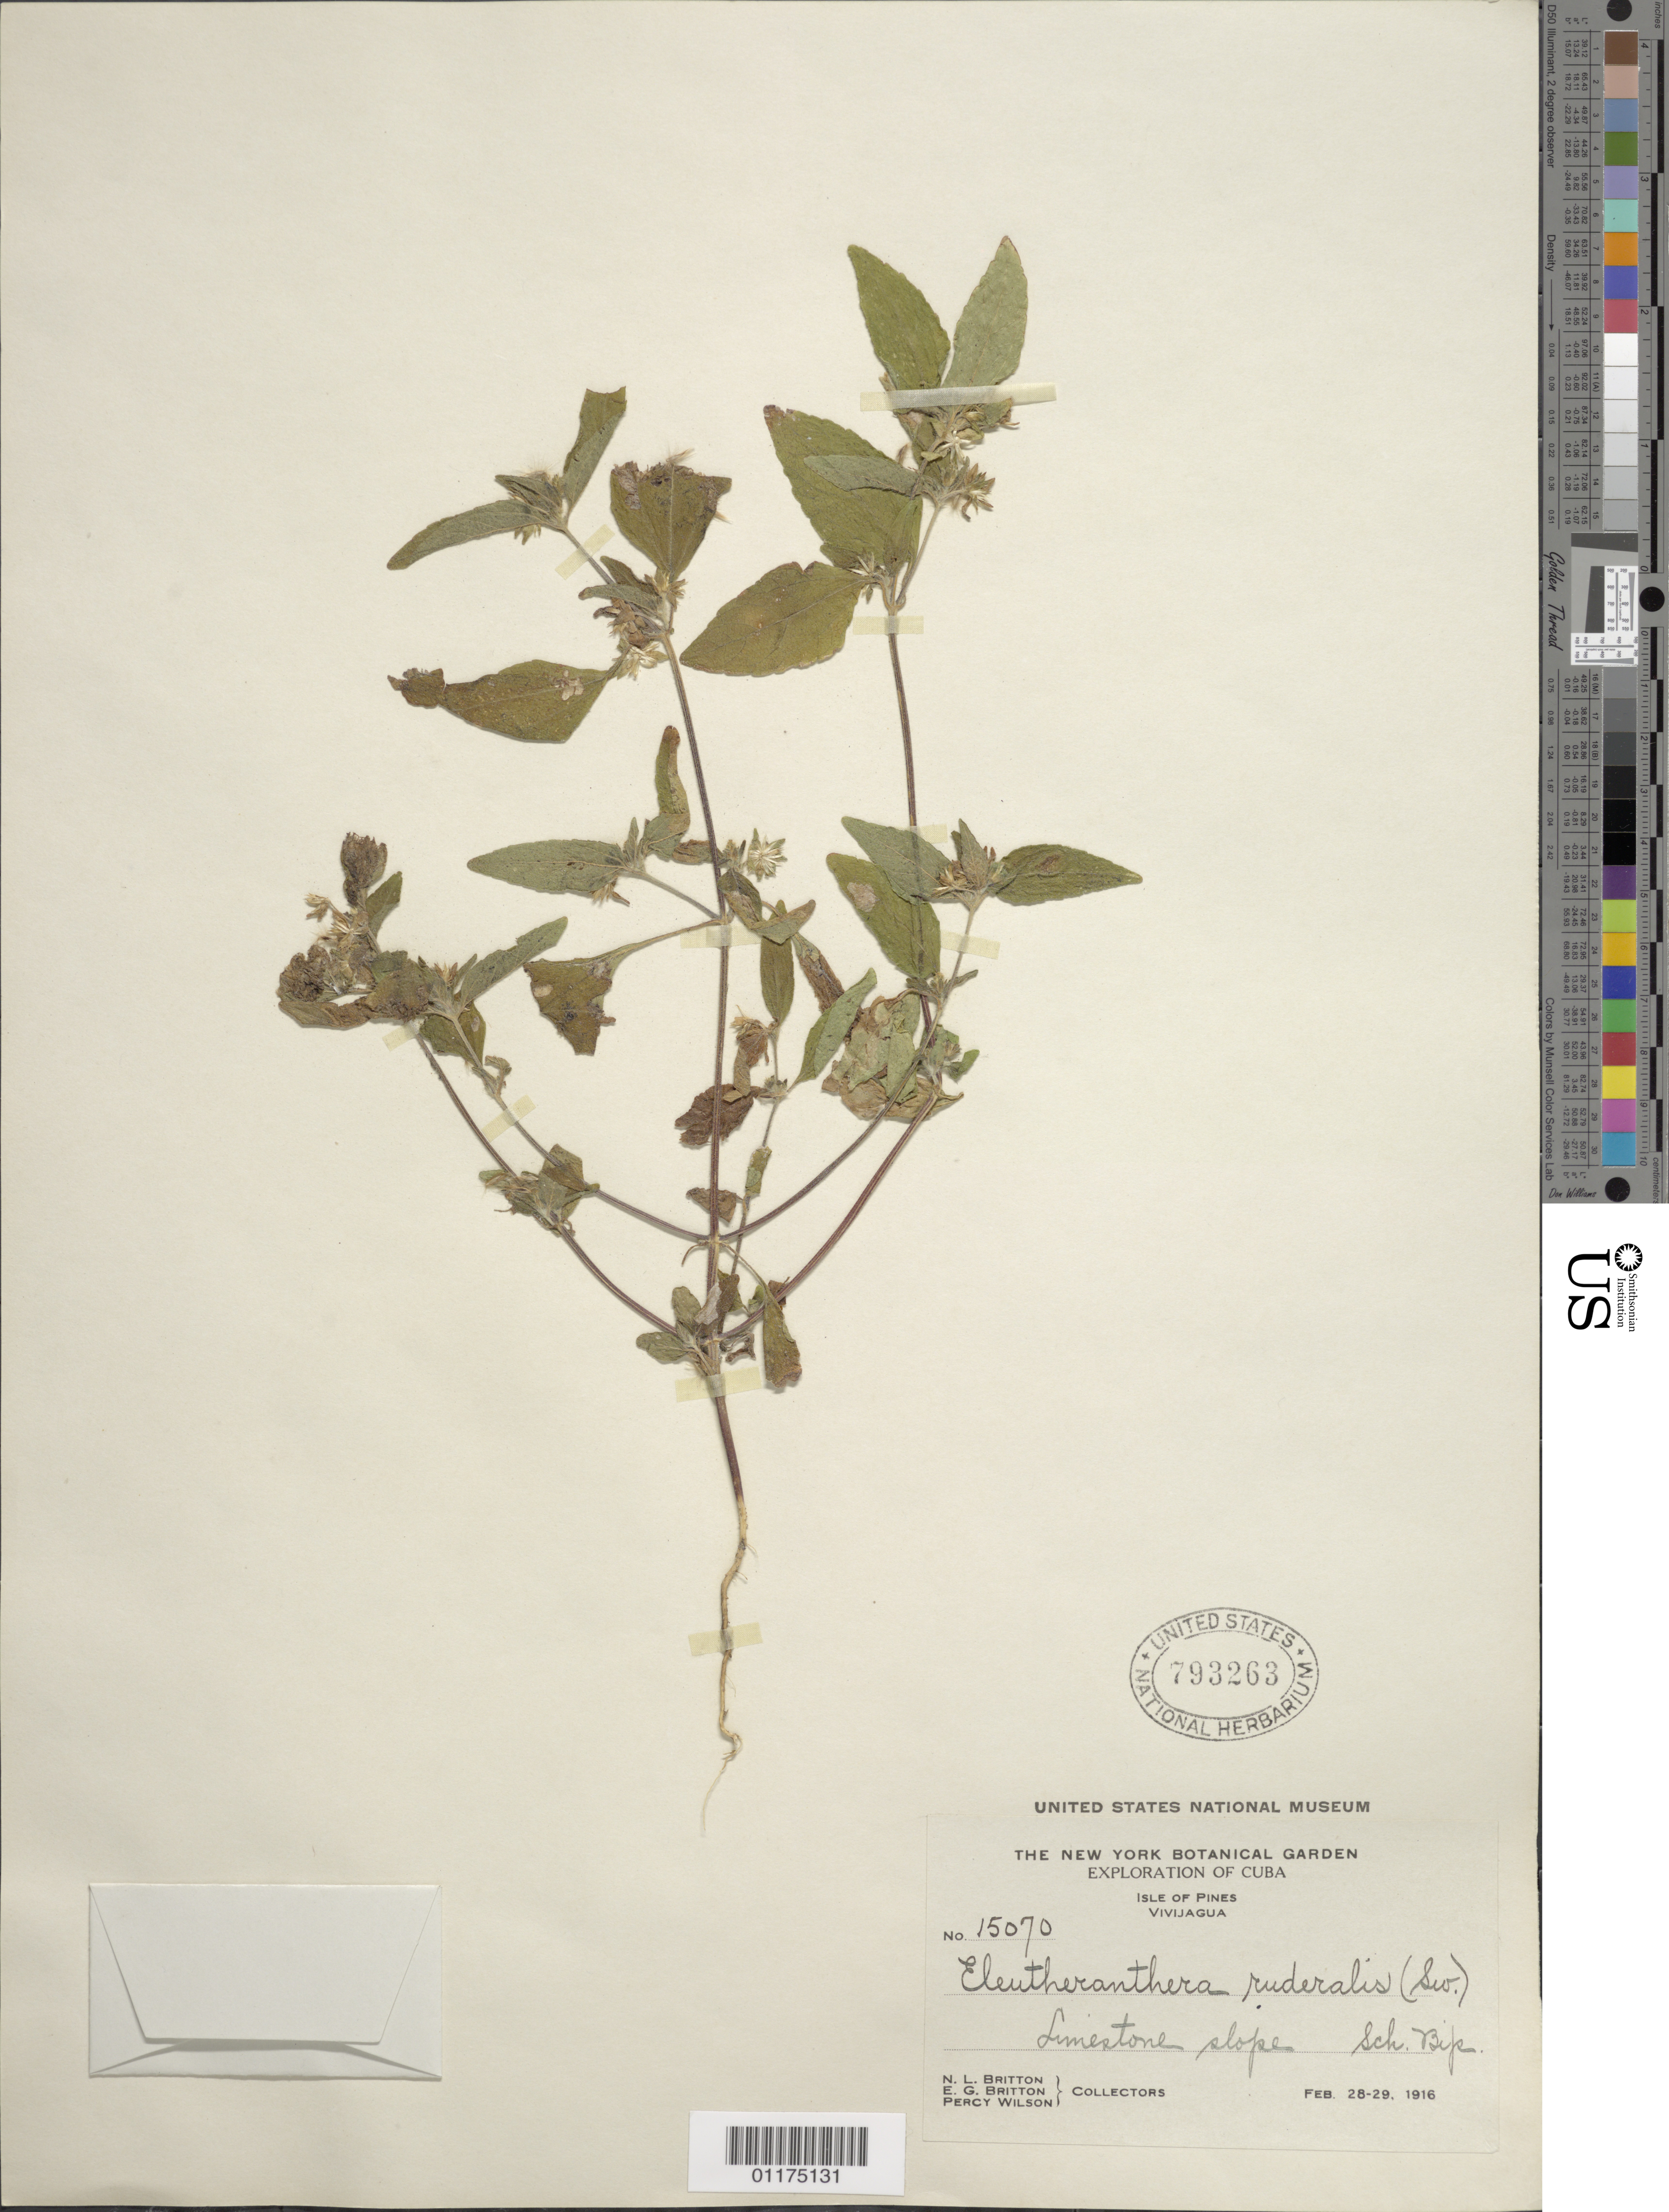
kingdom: Plantae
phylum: Tracheophyta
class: Magnoliopsida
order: Asterales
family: Asteraceae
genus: Eleutheranthera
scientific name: Eleutheranthera ruderalis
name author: (Sw.) Sch. Bip.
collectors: N. Britton, E. G. Britton & P. Wilson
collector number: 15070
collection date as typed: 28 Feb 1916 to 29 Feb 1916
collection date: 1916-02-28/1916-02-29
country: Cuba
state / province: Isla de la Juventud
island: Isla de la Juventud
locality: Vivijagua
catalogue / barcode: US 793263